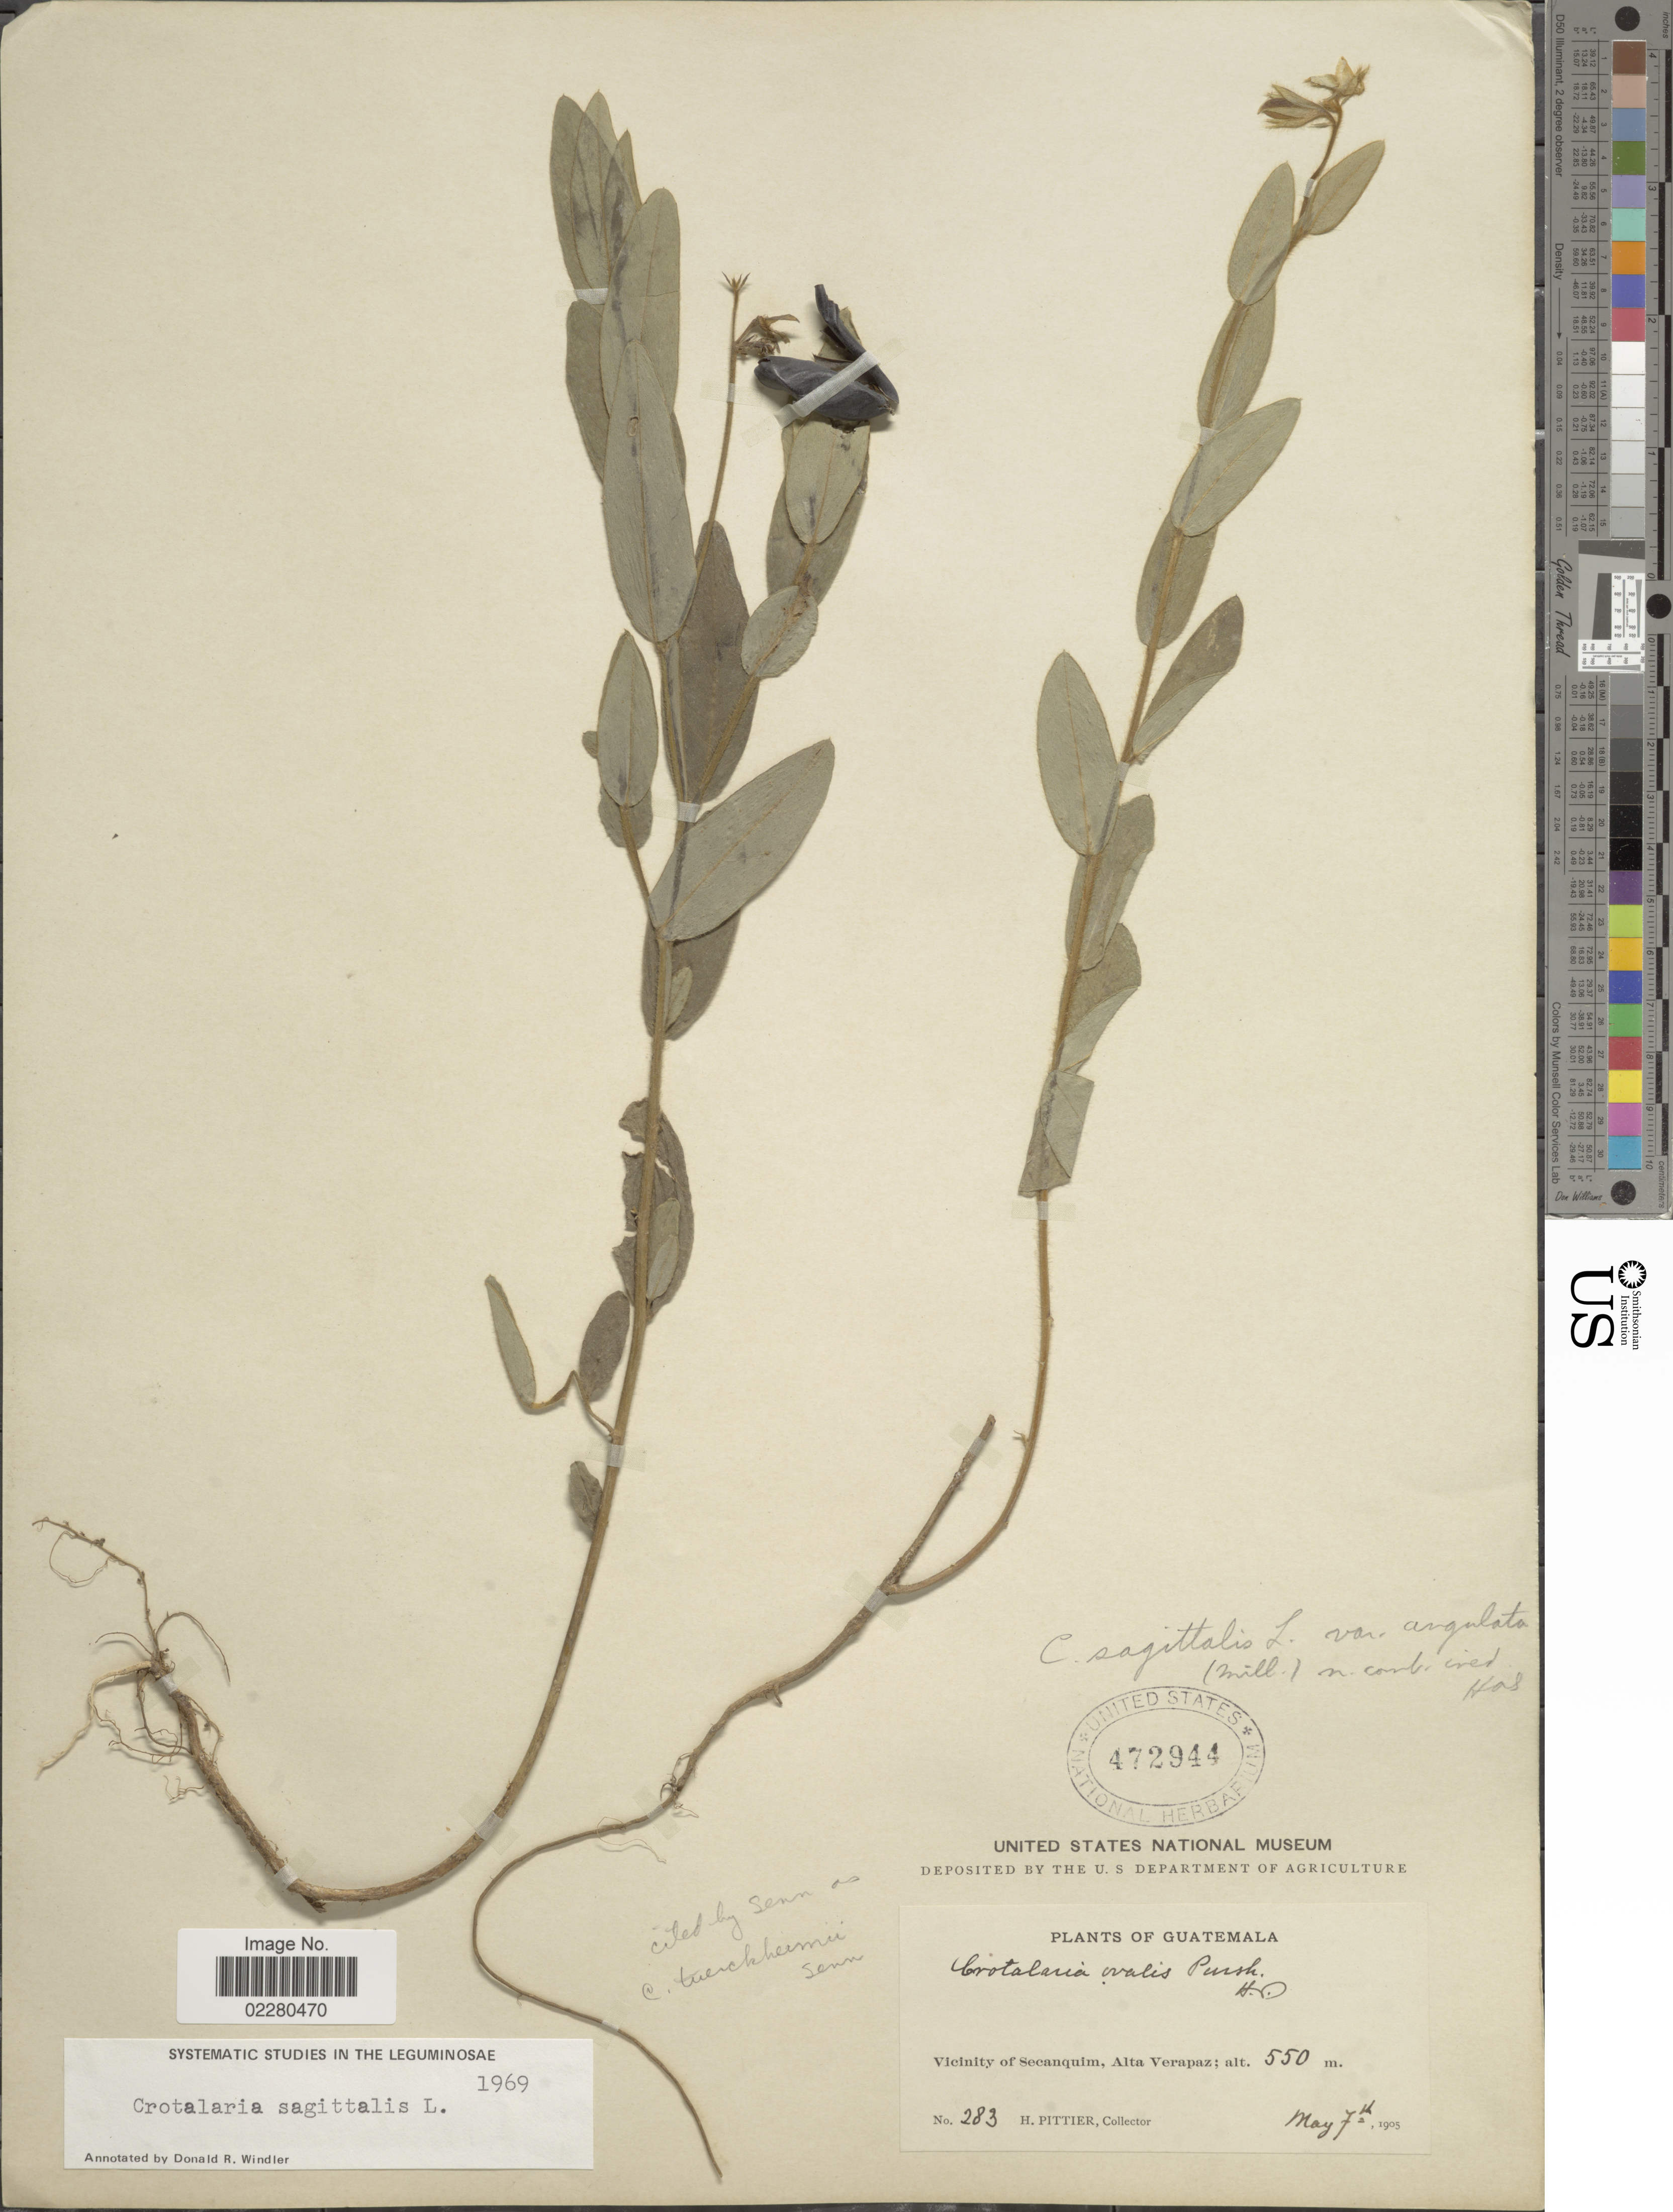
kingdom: Plantae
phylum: Tracheophyta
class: Magnoliopsida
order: Fabales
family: Fabaceae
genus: Crotalaria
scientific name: Crotalaria sagittalis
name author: L.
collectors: H. F. Pittier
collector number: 283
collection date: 1905-05-07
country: Guatemala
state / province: Alta Verapaz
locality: Vicinity of Secanquim, Alta Verapaz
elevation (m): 550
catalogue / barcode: US 472944